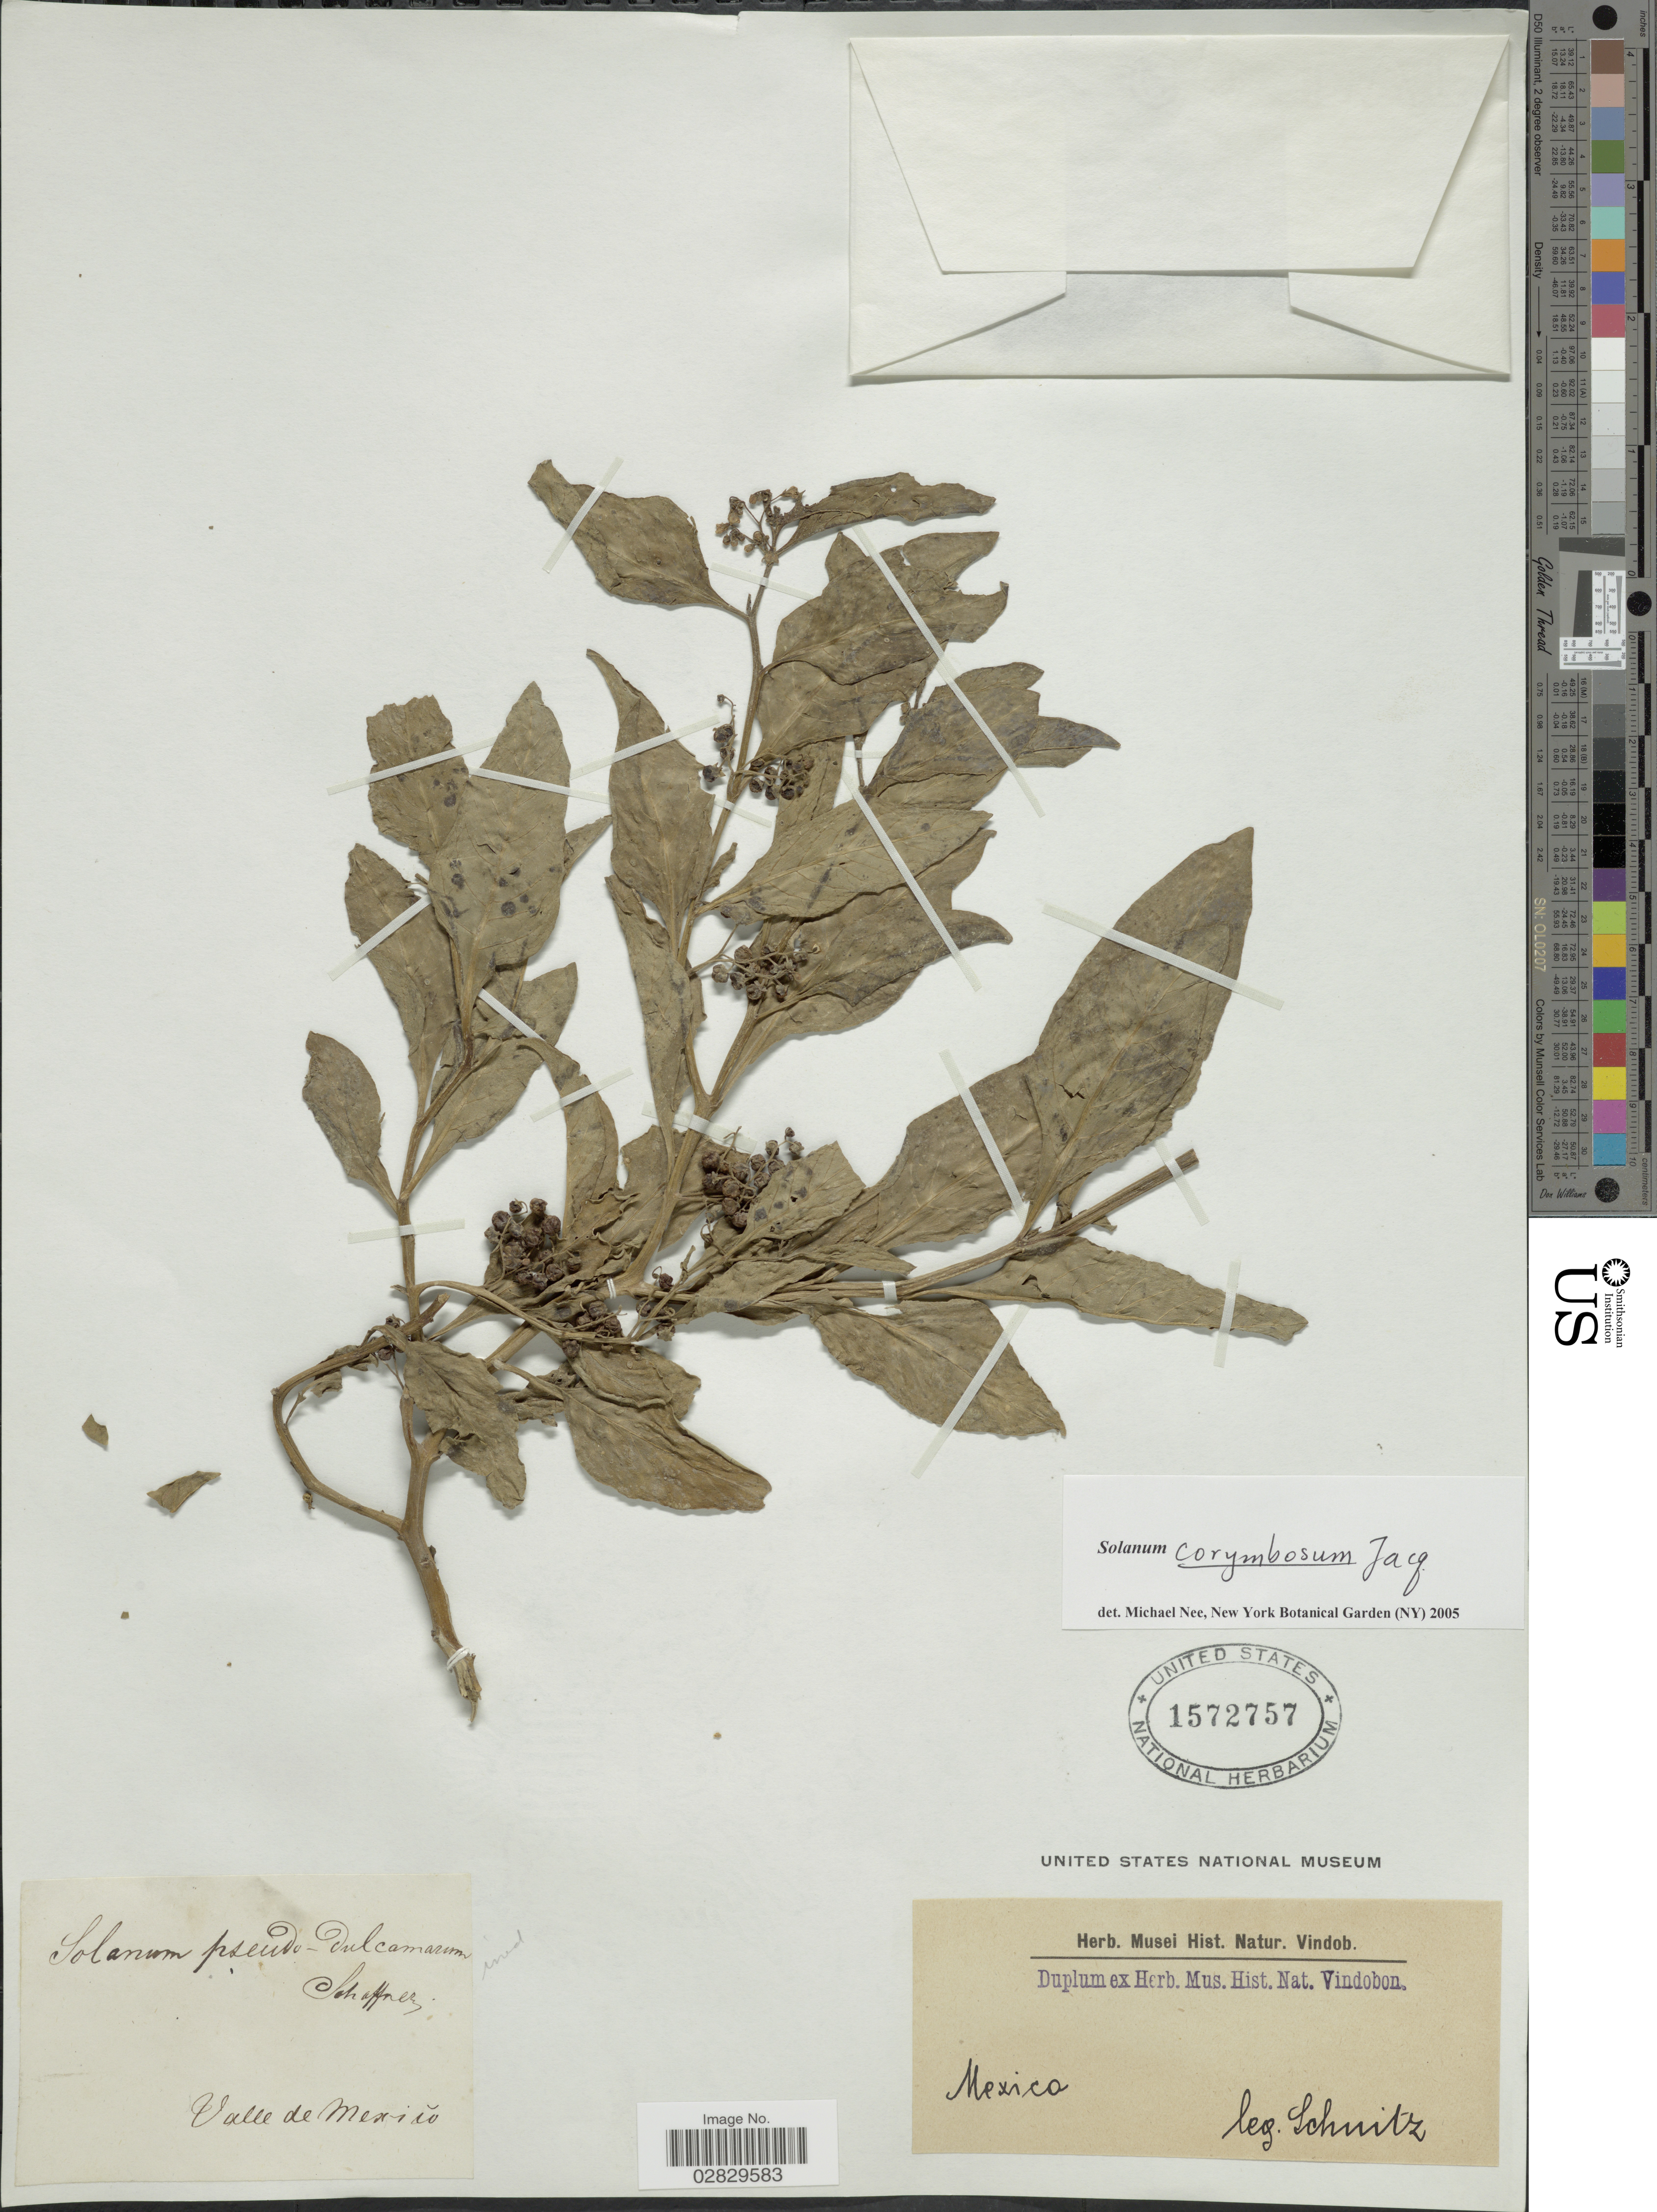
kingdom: Plantae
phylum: Tracheophyta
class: Magnoliopsida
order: Solanales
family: Solanaceae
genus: Solanum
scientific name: Solanum corymbosum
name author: Jacq.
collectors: -. Schmitz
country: Mexico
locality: Valle de Mexico.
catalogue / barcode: US 1572757